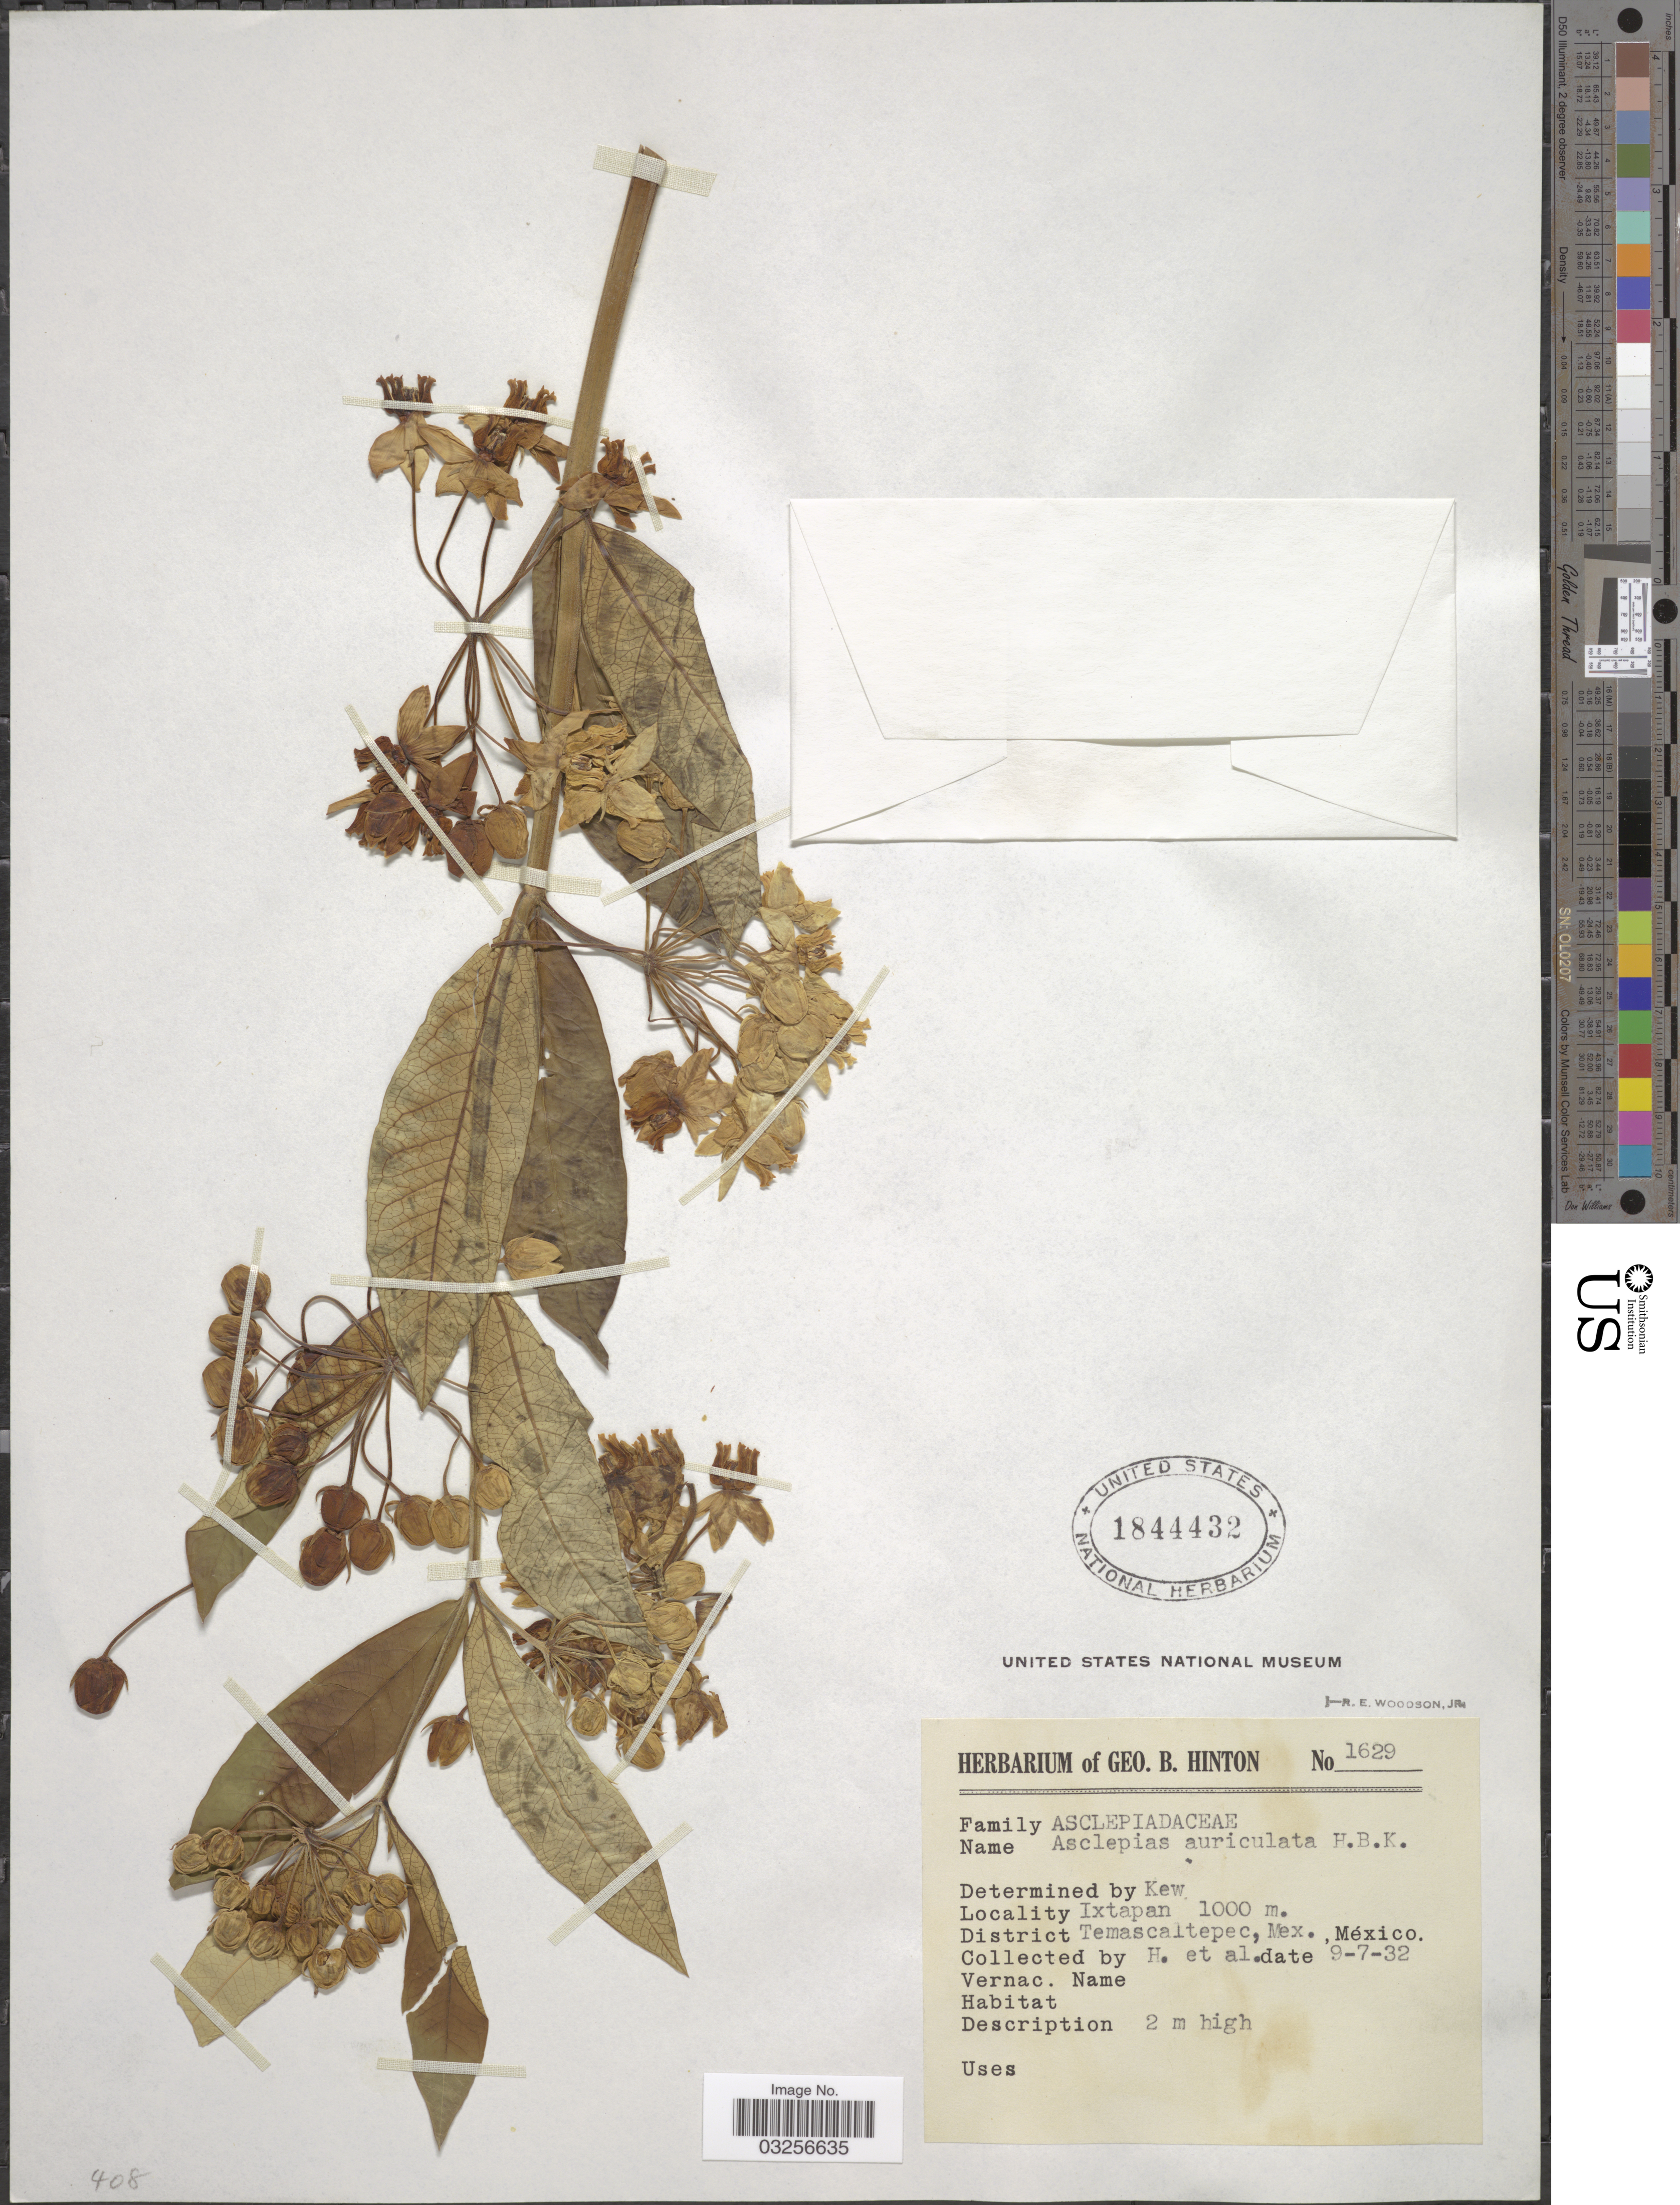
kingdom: Plantae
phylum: Tracheophyta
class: Magnoliopsida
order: Gentianales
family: Apocynaceae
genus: Asclepias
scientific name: Asclepias auriculata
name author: Kunth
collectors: G. B. Hinton & et al.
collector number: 1629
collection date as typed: Transcribed d/m/y: 9/7/32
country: Mexico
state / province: México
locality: Ixtapan, District Temascaltepec.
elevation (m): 1000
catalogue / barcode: US 1844432